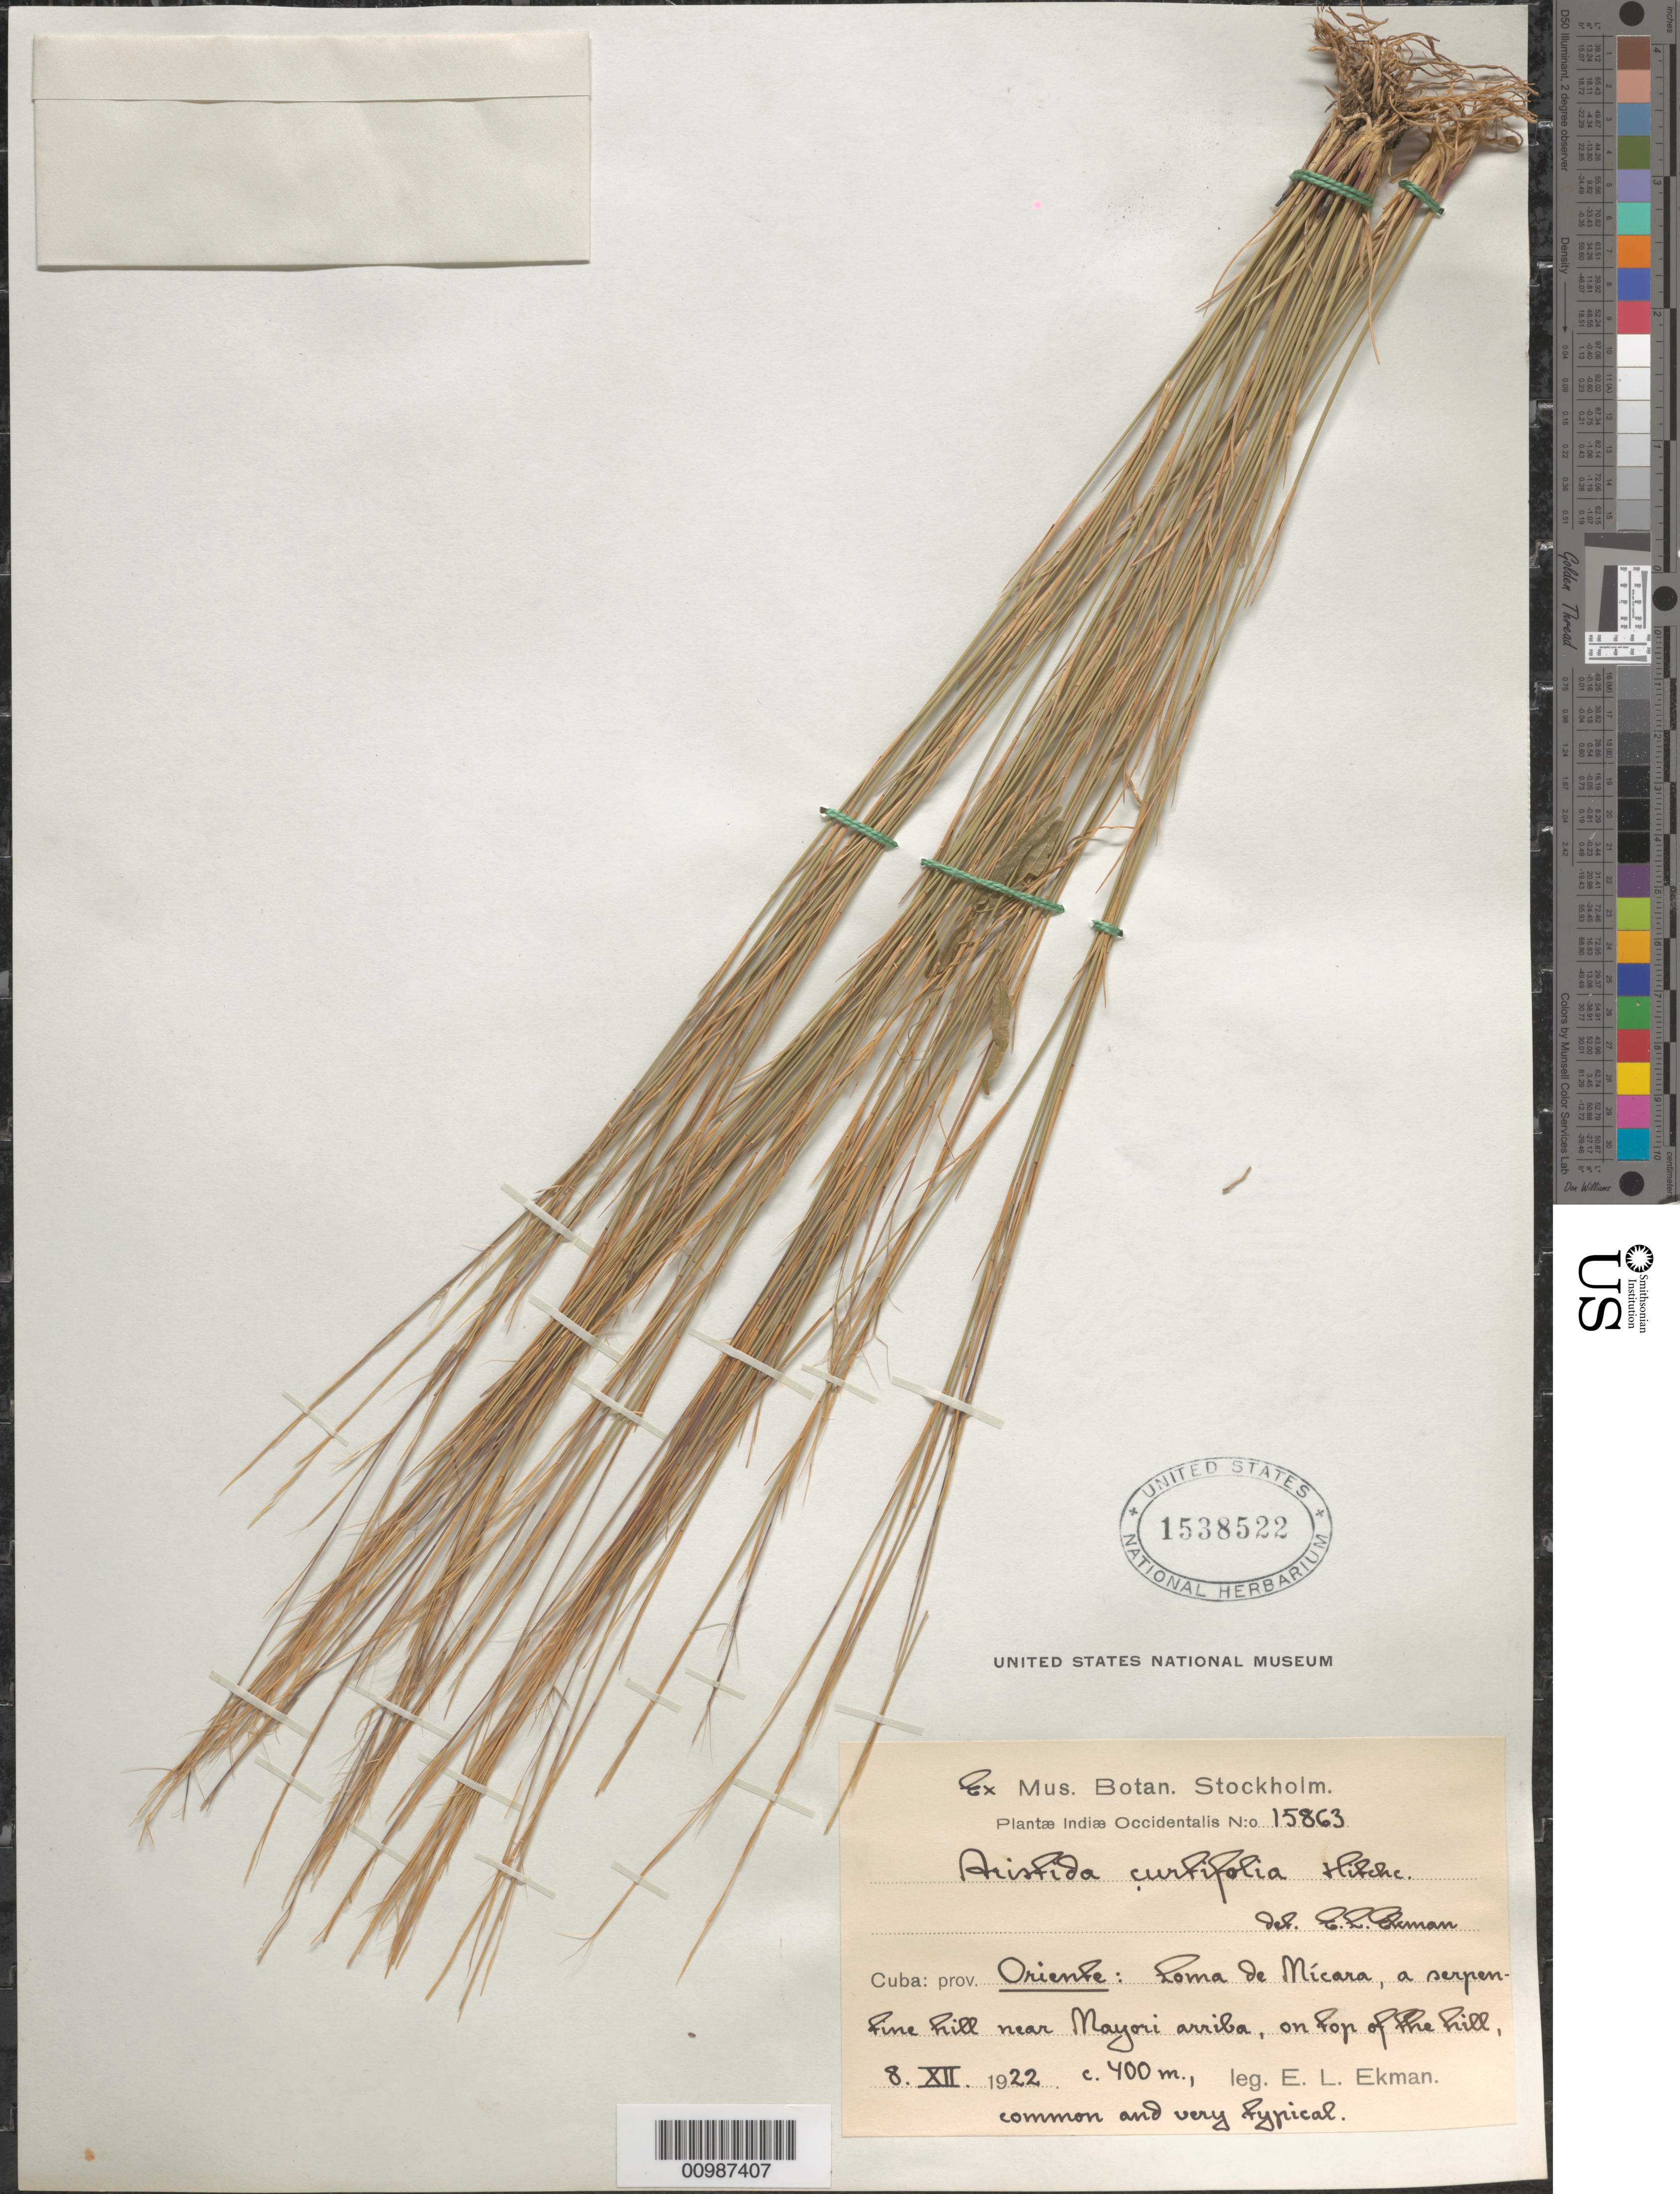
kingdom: Plantae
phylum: Tracheophyta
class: Liliopsida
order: Poales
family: Poaceae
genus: Aristida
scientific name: Aristida curtifolia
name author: Hitchc.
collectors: E. L. Ekman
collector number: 15863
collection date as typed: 08 Dec 1922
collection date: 1922-12-08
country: Cuba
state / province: Oriente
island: Cuba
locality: Loma de Micara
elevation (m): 400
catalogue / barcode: US 1538522